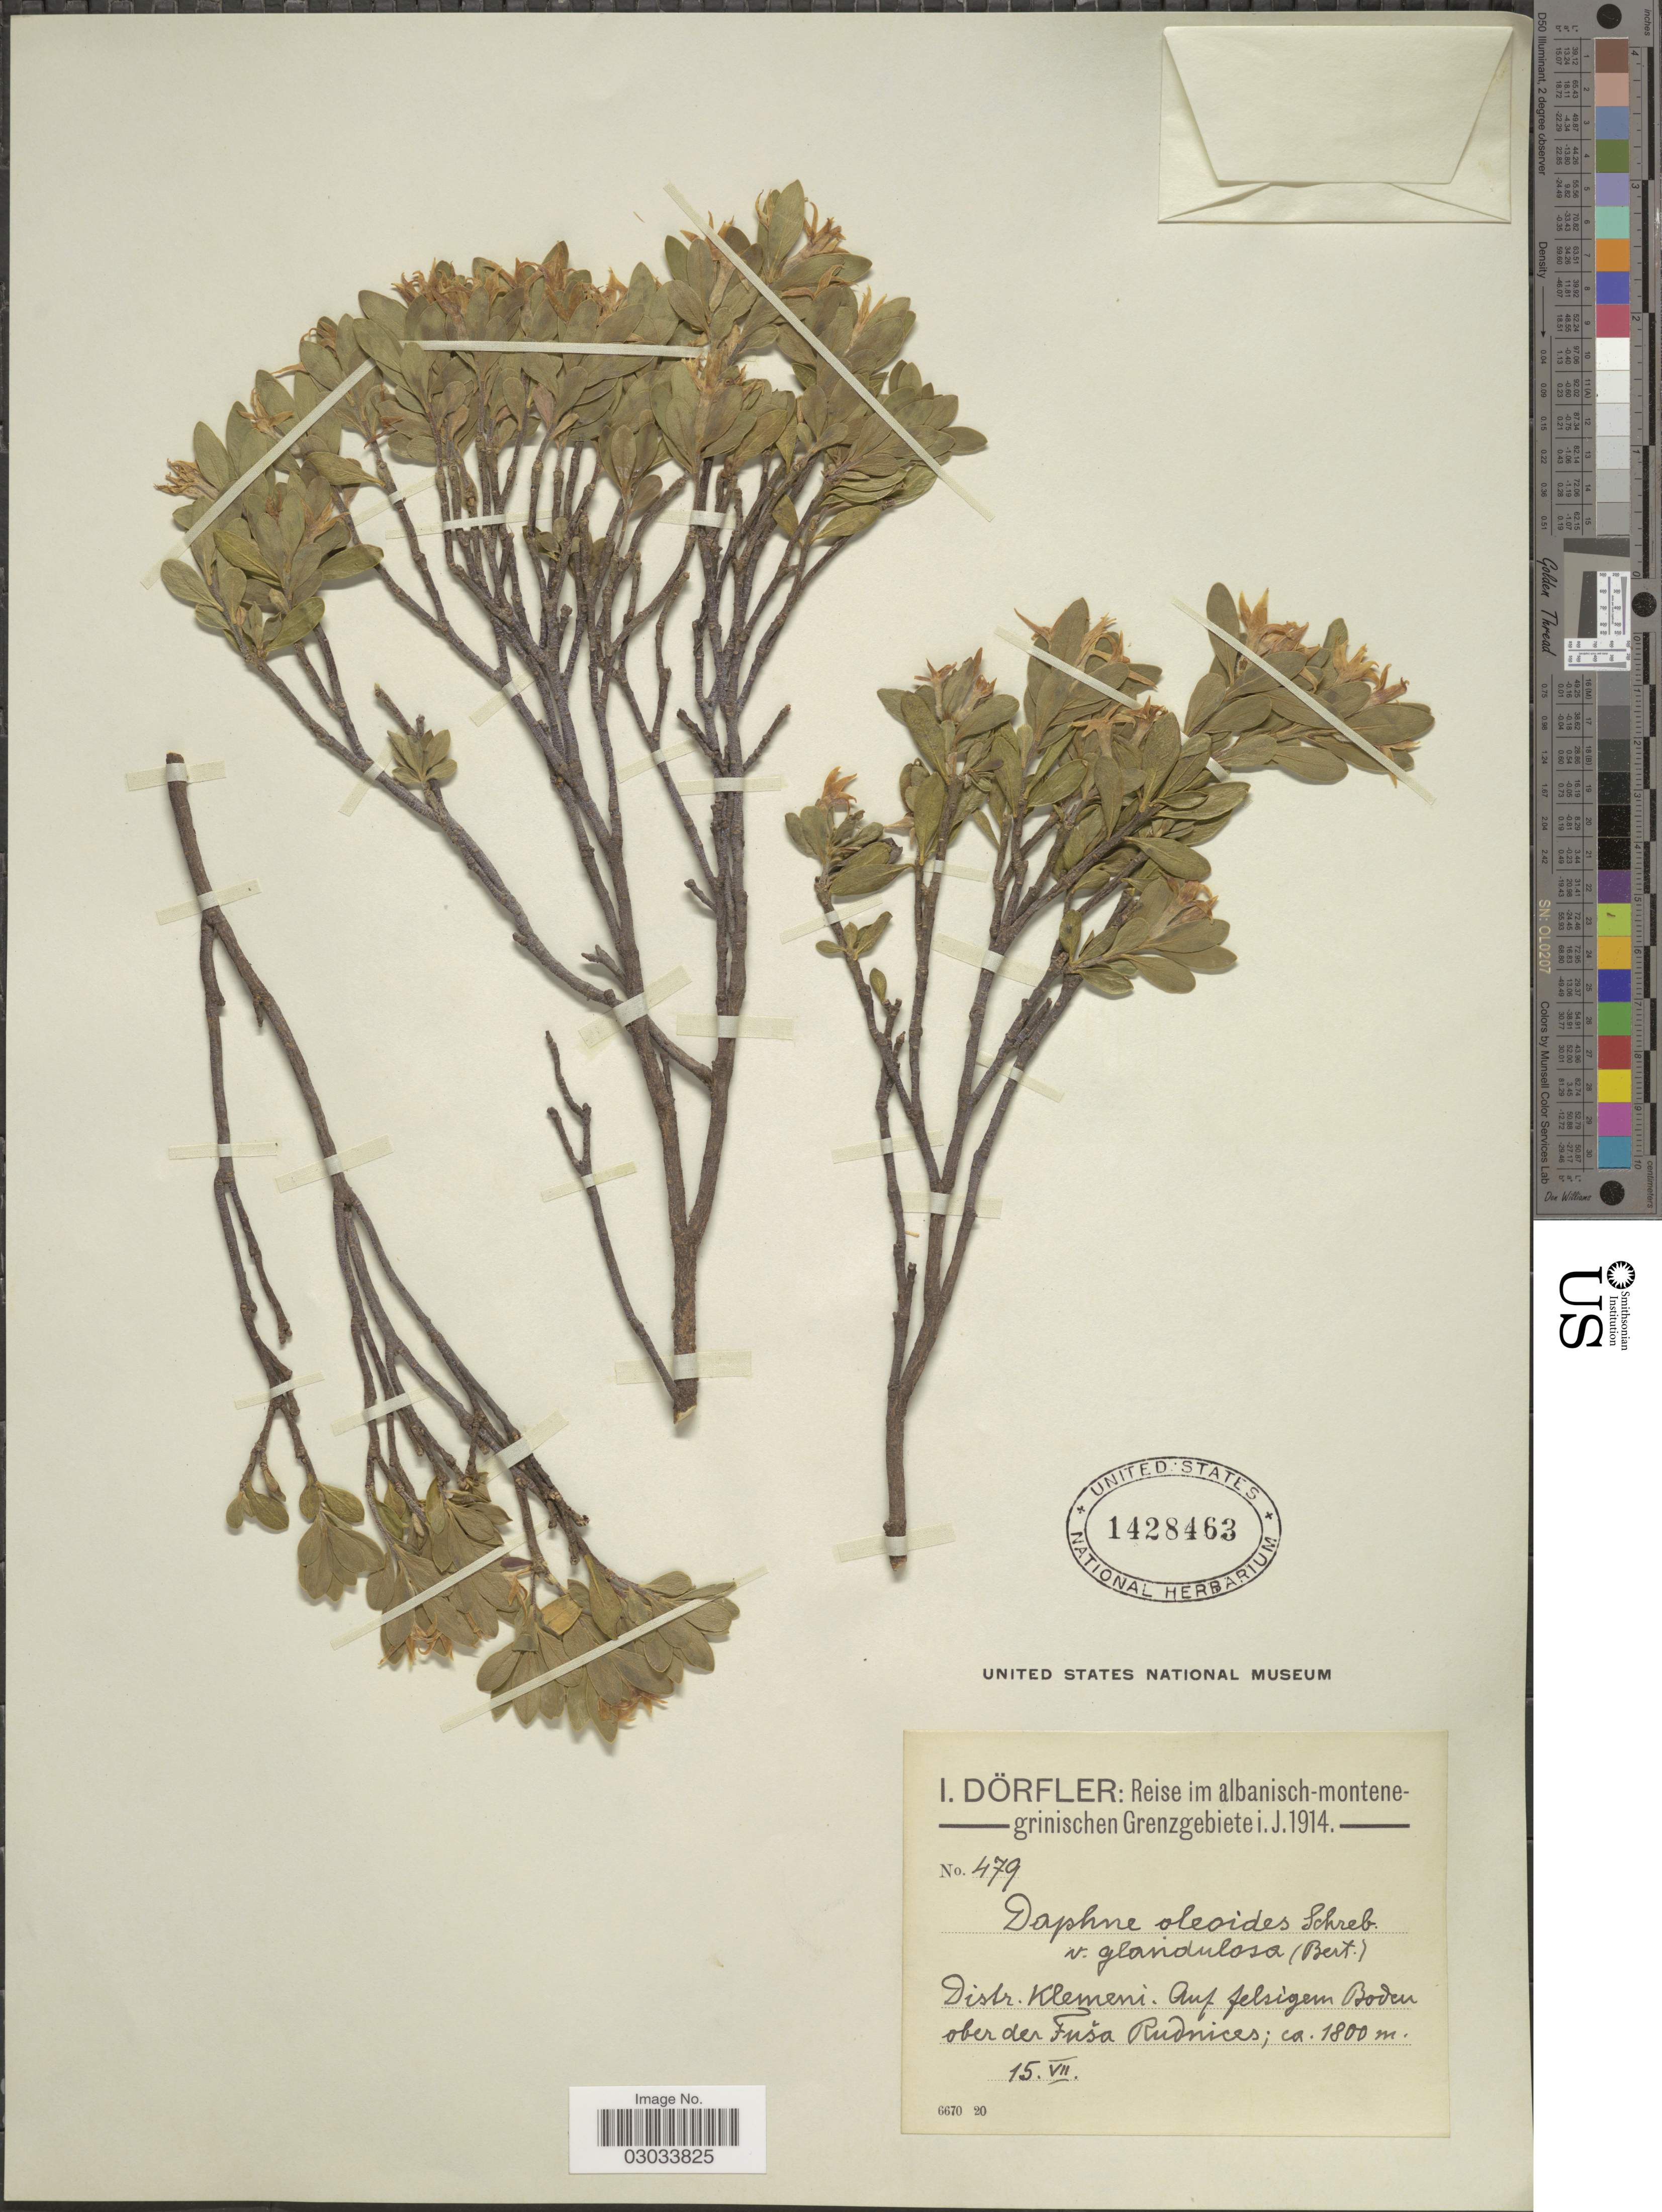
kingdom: Plantae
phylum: Tracheophyta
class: Magnoliopsida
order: Malvales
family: Thymelaeaceae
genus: Daphne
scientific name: Daphne oleoides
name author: L.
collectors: I. Dörfler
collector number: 479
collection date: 1914-07-15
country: Albania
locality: Distr. Klemeni. Auf felsigem Boden ober der Fusa Rudnices.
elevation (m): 1800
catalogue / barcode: US 1428463